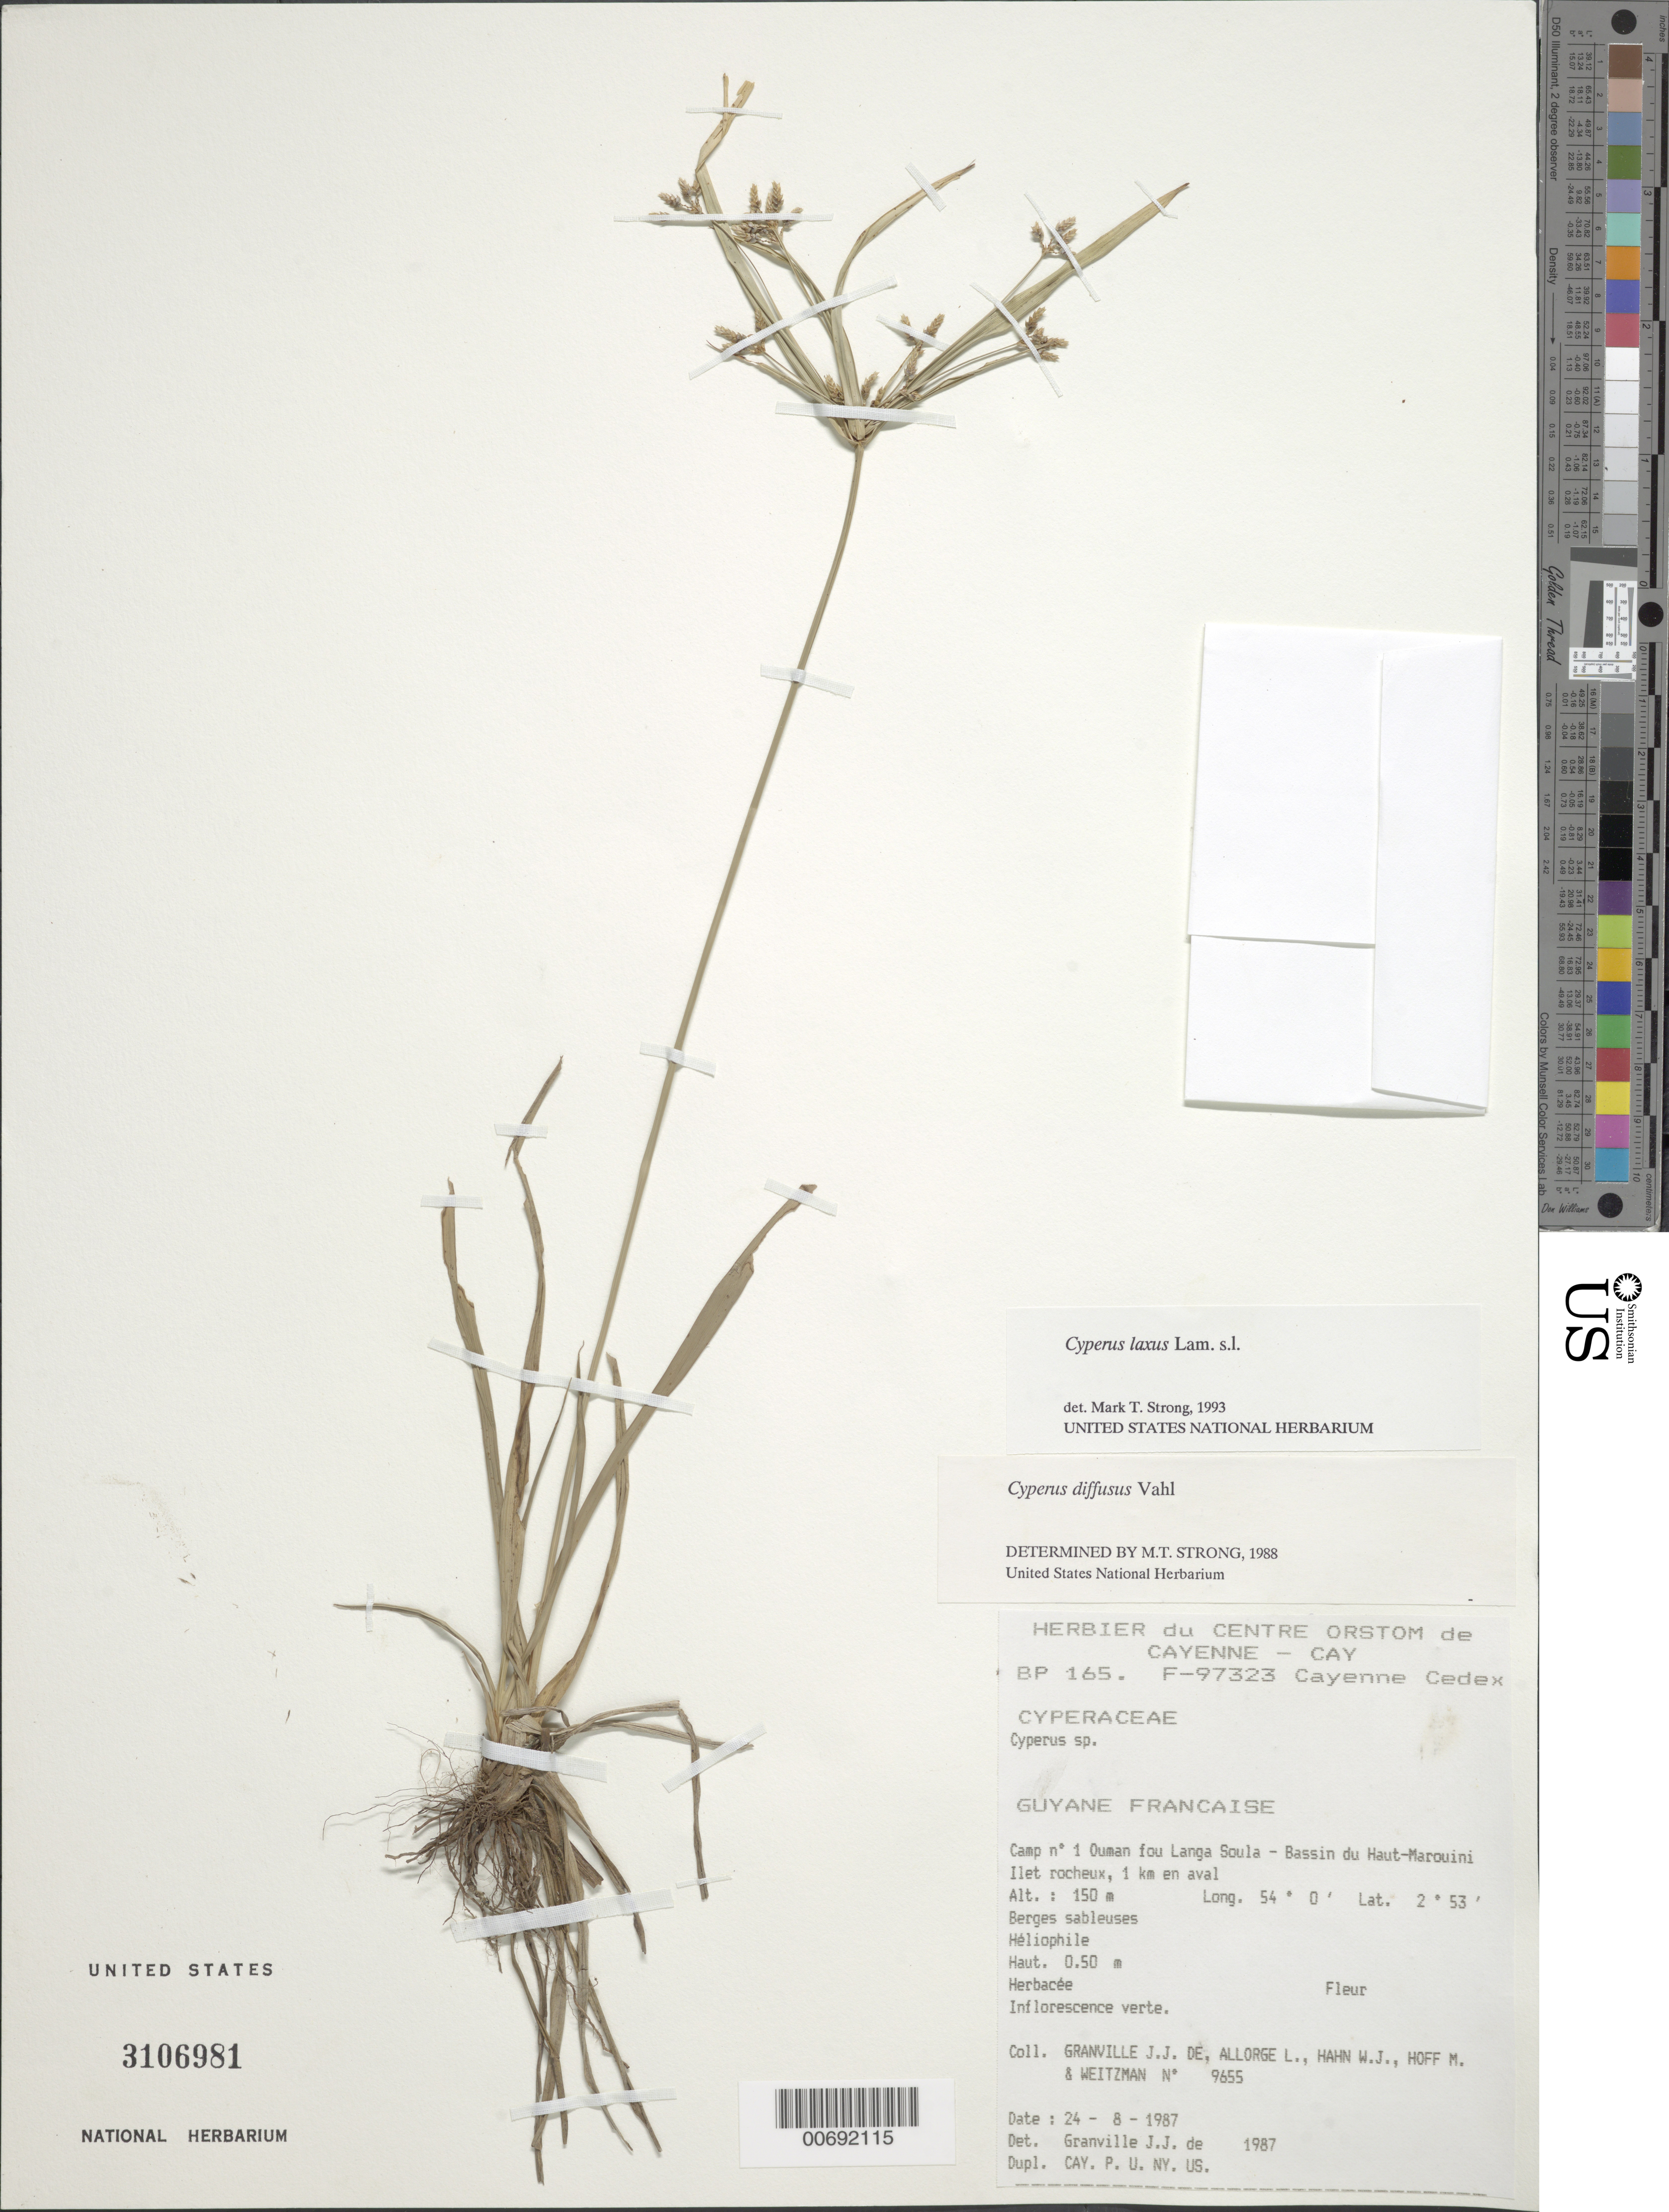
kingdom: Plantae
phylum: Tracheophyta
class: Liliopsida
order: Poales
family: Cyperaceae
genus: Cyperus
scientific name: Cyperus laxus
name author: Lam.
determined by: Strong, M. T., (US), Smithsonian Institution - National Museum of Natural History (UNITED STATES)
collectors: J.-J. de Granville, L. Allorge, W. J. Hahn, M. Hoff & A. L. Weitzman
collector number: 9655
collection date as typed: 24-Aug-87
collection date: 1987-08-24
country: French Guiana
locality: Ouman fou Langa Soula, Camp #1, Bassin du Haut-Marouini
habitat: Berges sableuses, héliophile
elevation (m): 150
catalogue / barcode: US 3106981